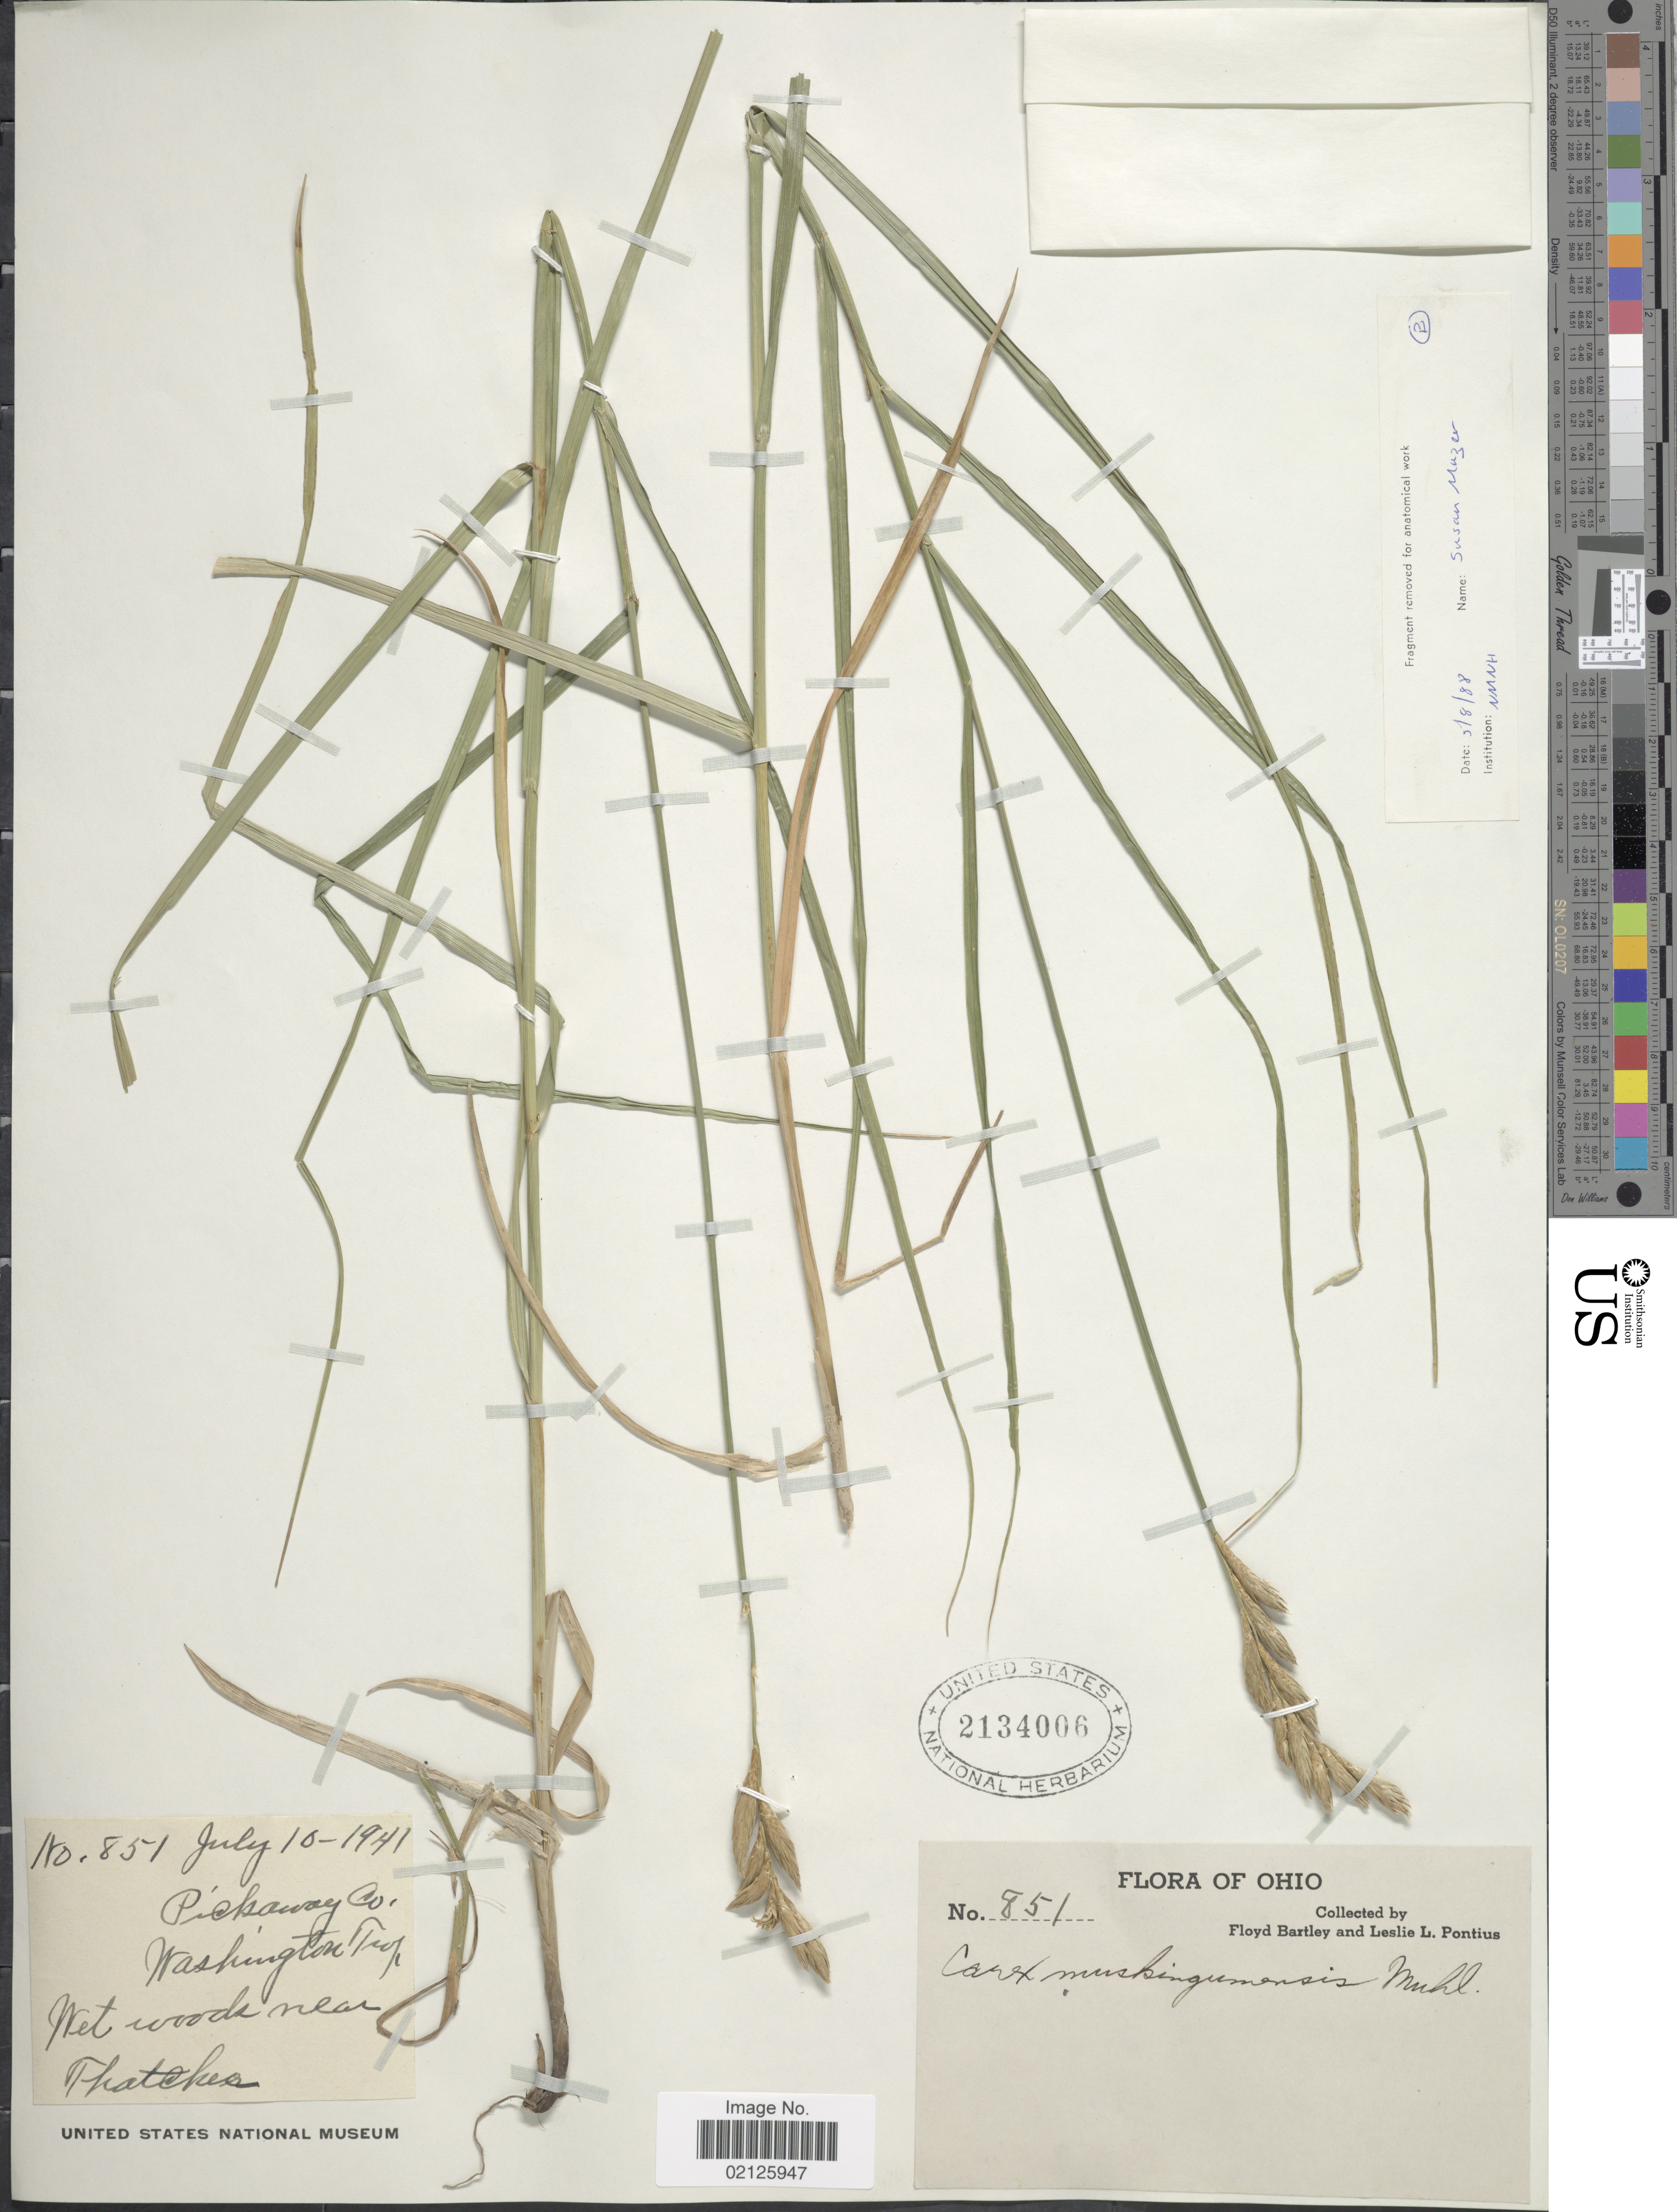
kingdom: Plantae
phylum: Tracheophyta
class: Liliopsida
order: Poales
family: Cyperaceae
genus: Carex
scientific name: Carex muskingumensis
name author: Schwein.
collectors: F. Bartley & L. Pontius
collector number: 851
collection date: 1941-07-10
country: United States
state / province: Ohio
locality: Pickaway Co, Washington Twp, Wet woods near Thatcher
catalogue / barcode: US 2134006